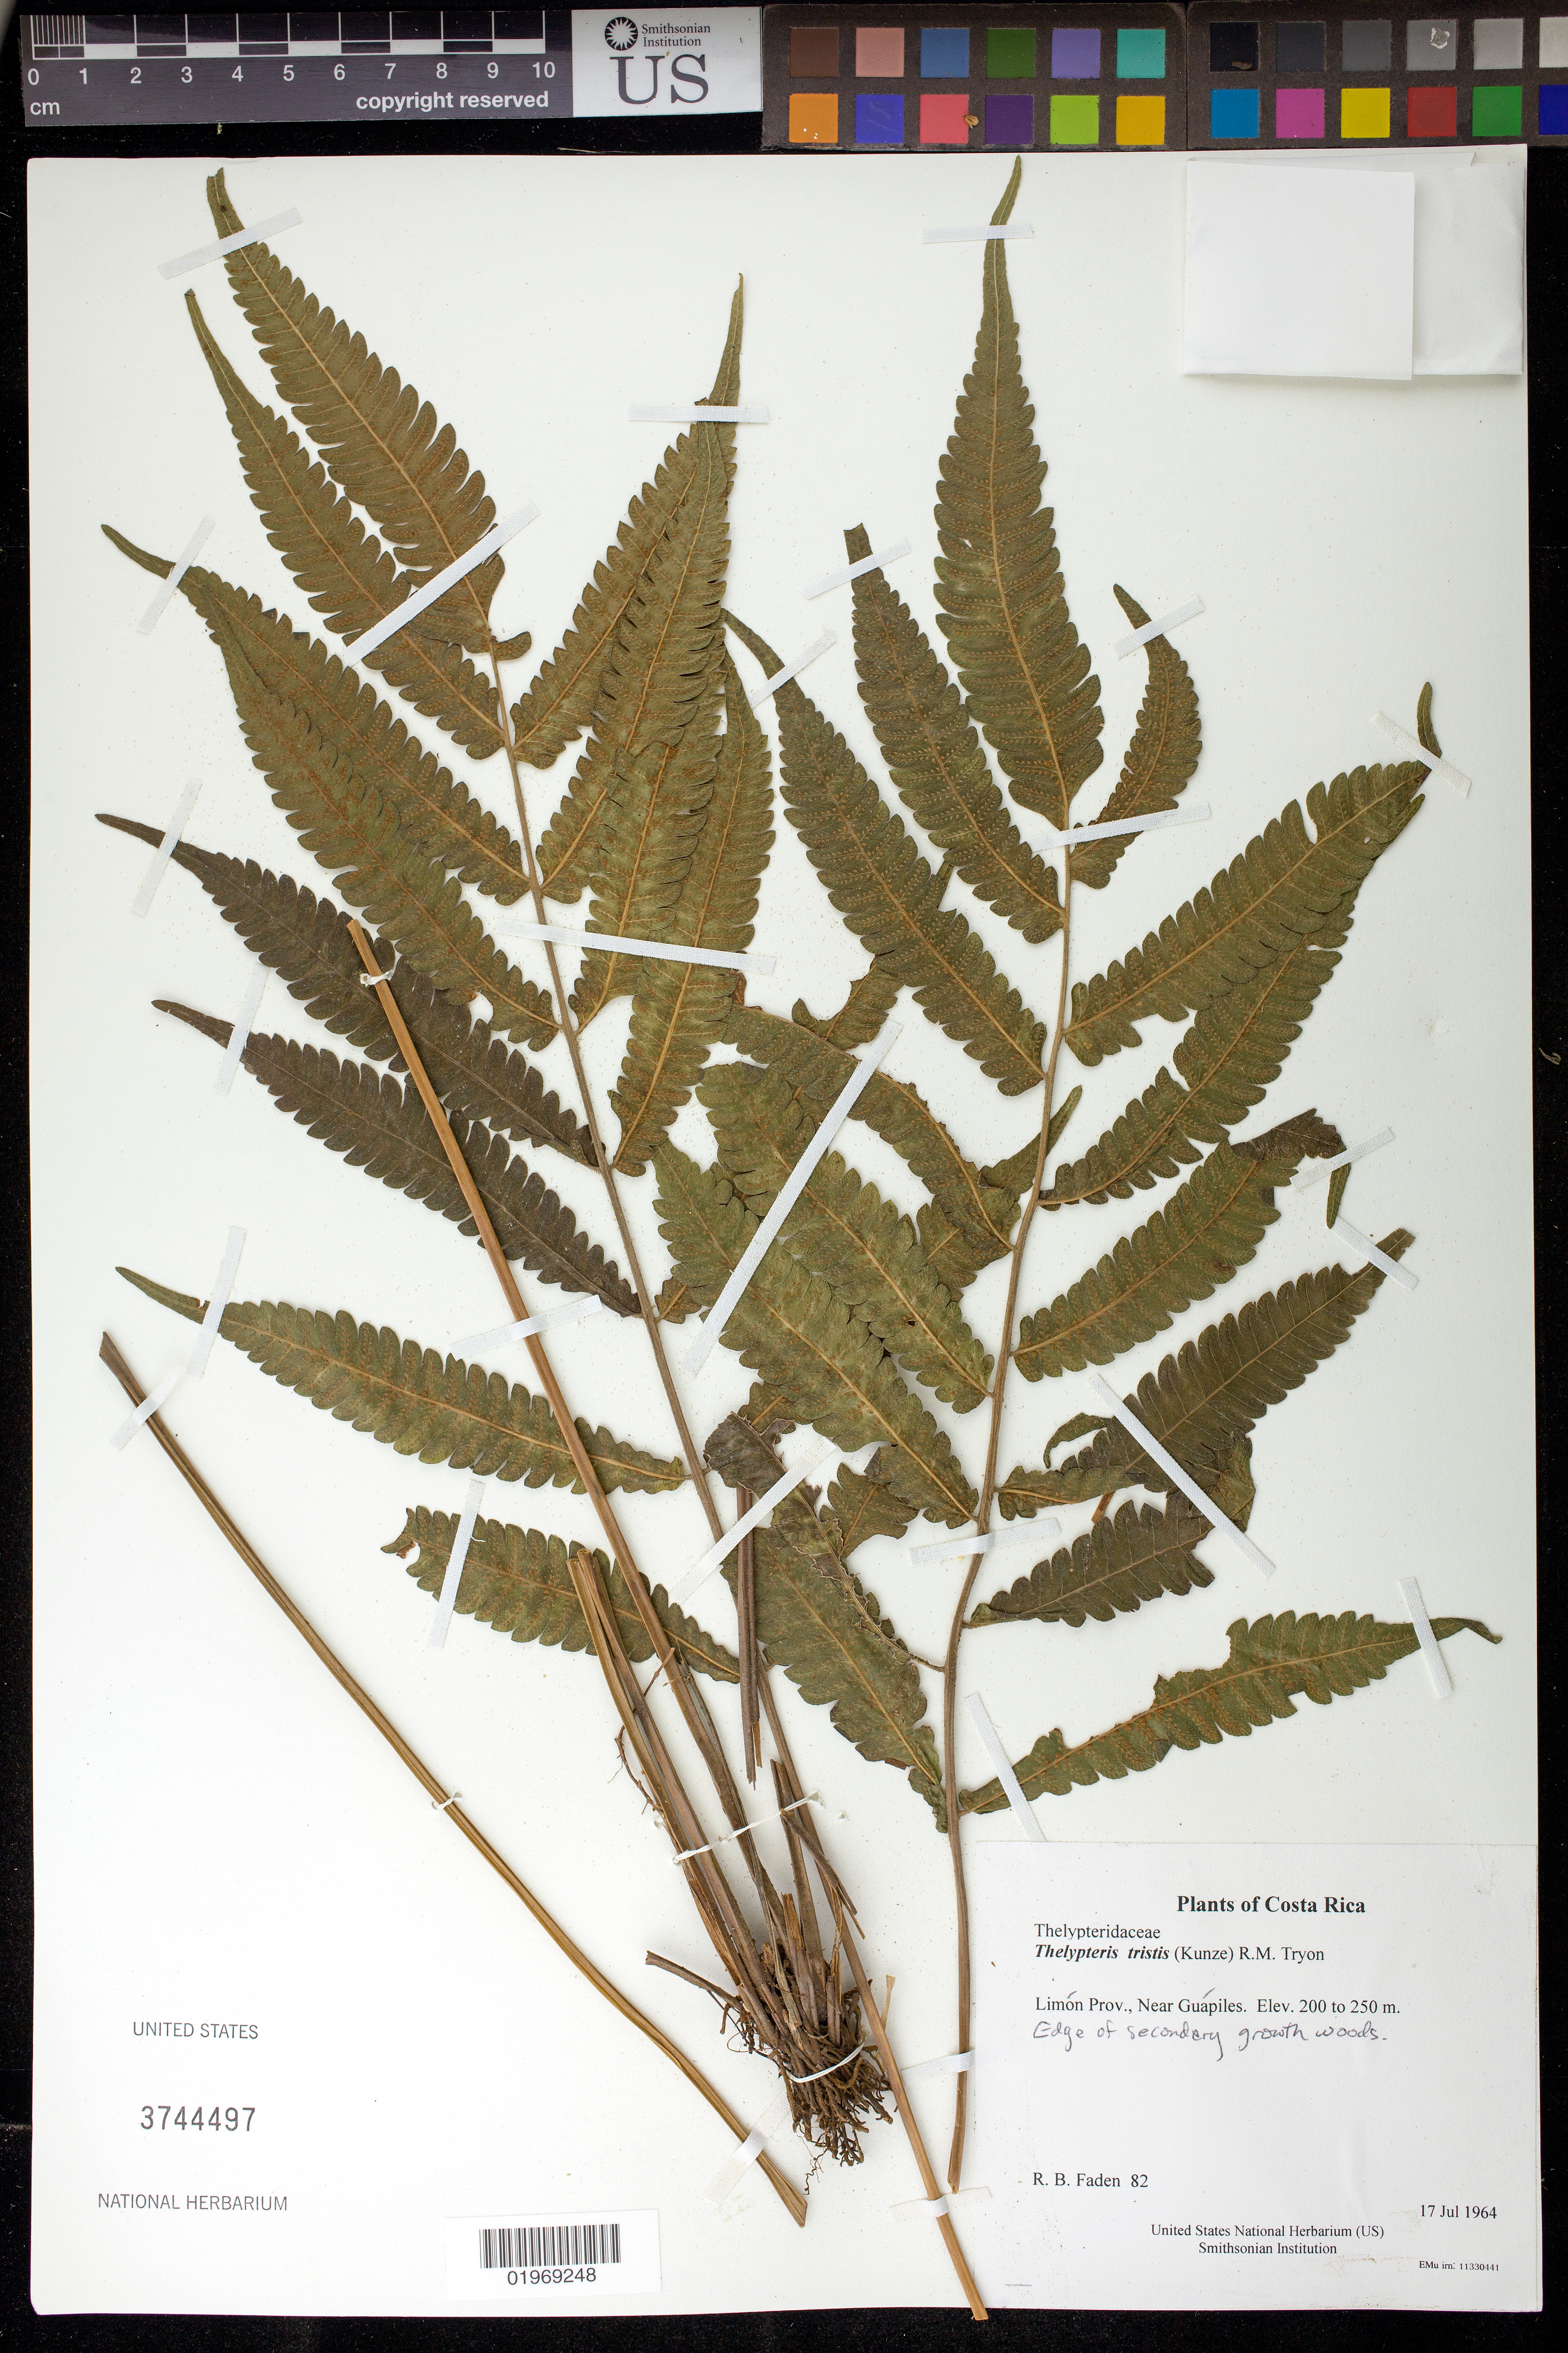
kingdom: Plantae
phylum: Tracheophyta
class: Polypodiopsida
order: Polypodiales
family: Thelypteridaceae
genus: Thelypteris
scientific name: Thelypteris tristis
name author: (Kunze) R.M. Tryon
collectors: R. B. Faden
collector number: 82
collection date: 1964-07-17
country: Costa Rica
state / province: Limon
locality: Near Guapiles.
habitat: Edge of secondary growth woods.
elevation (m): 200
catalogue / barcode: US 3744497